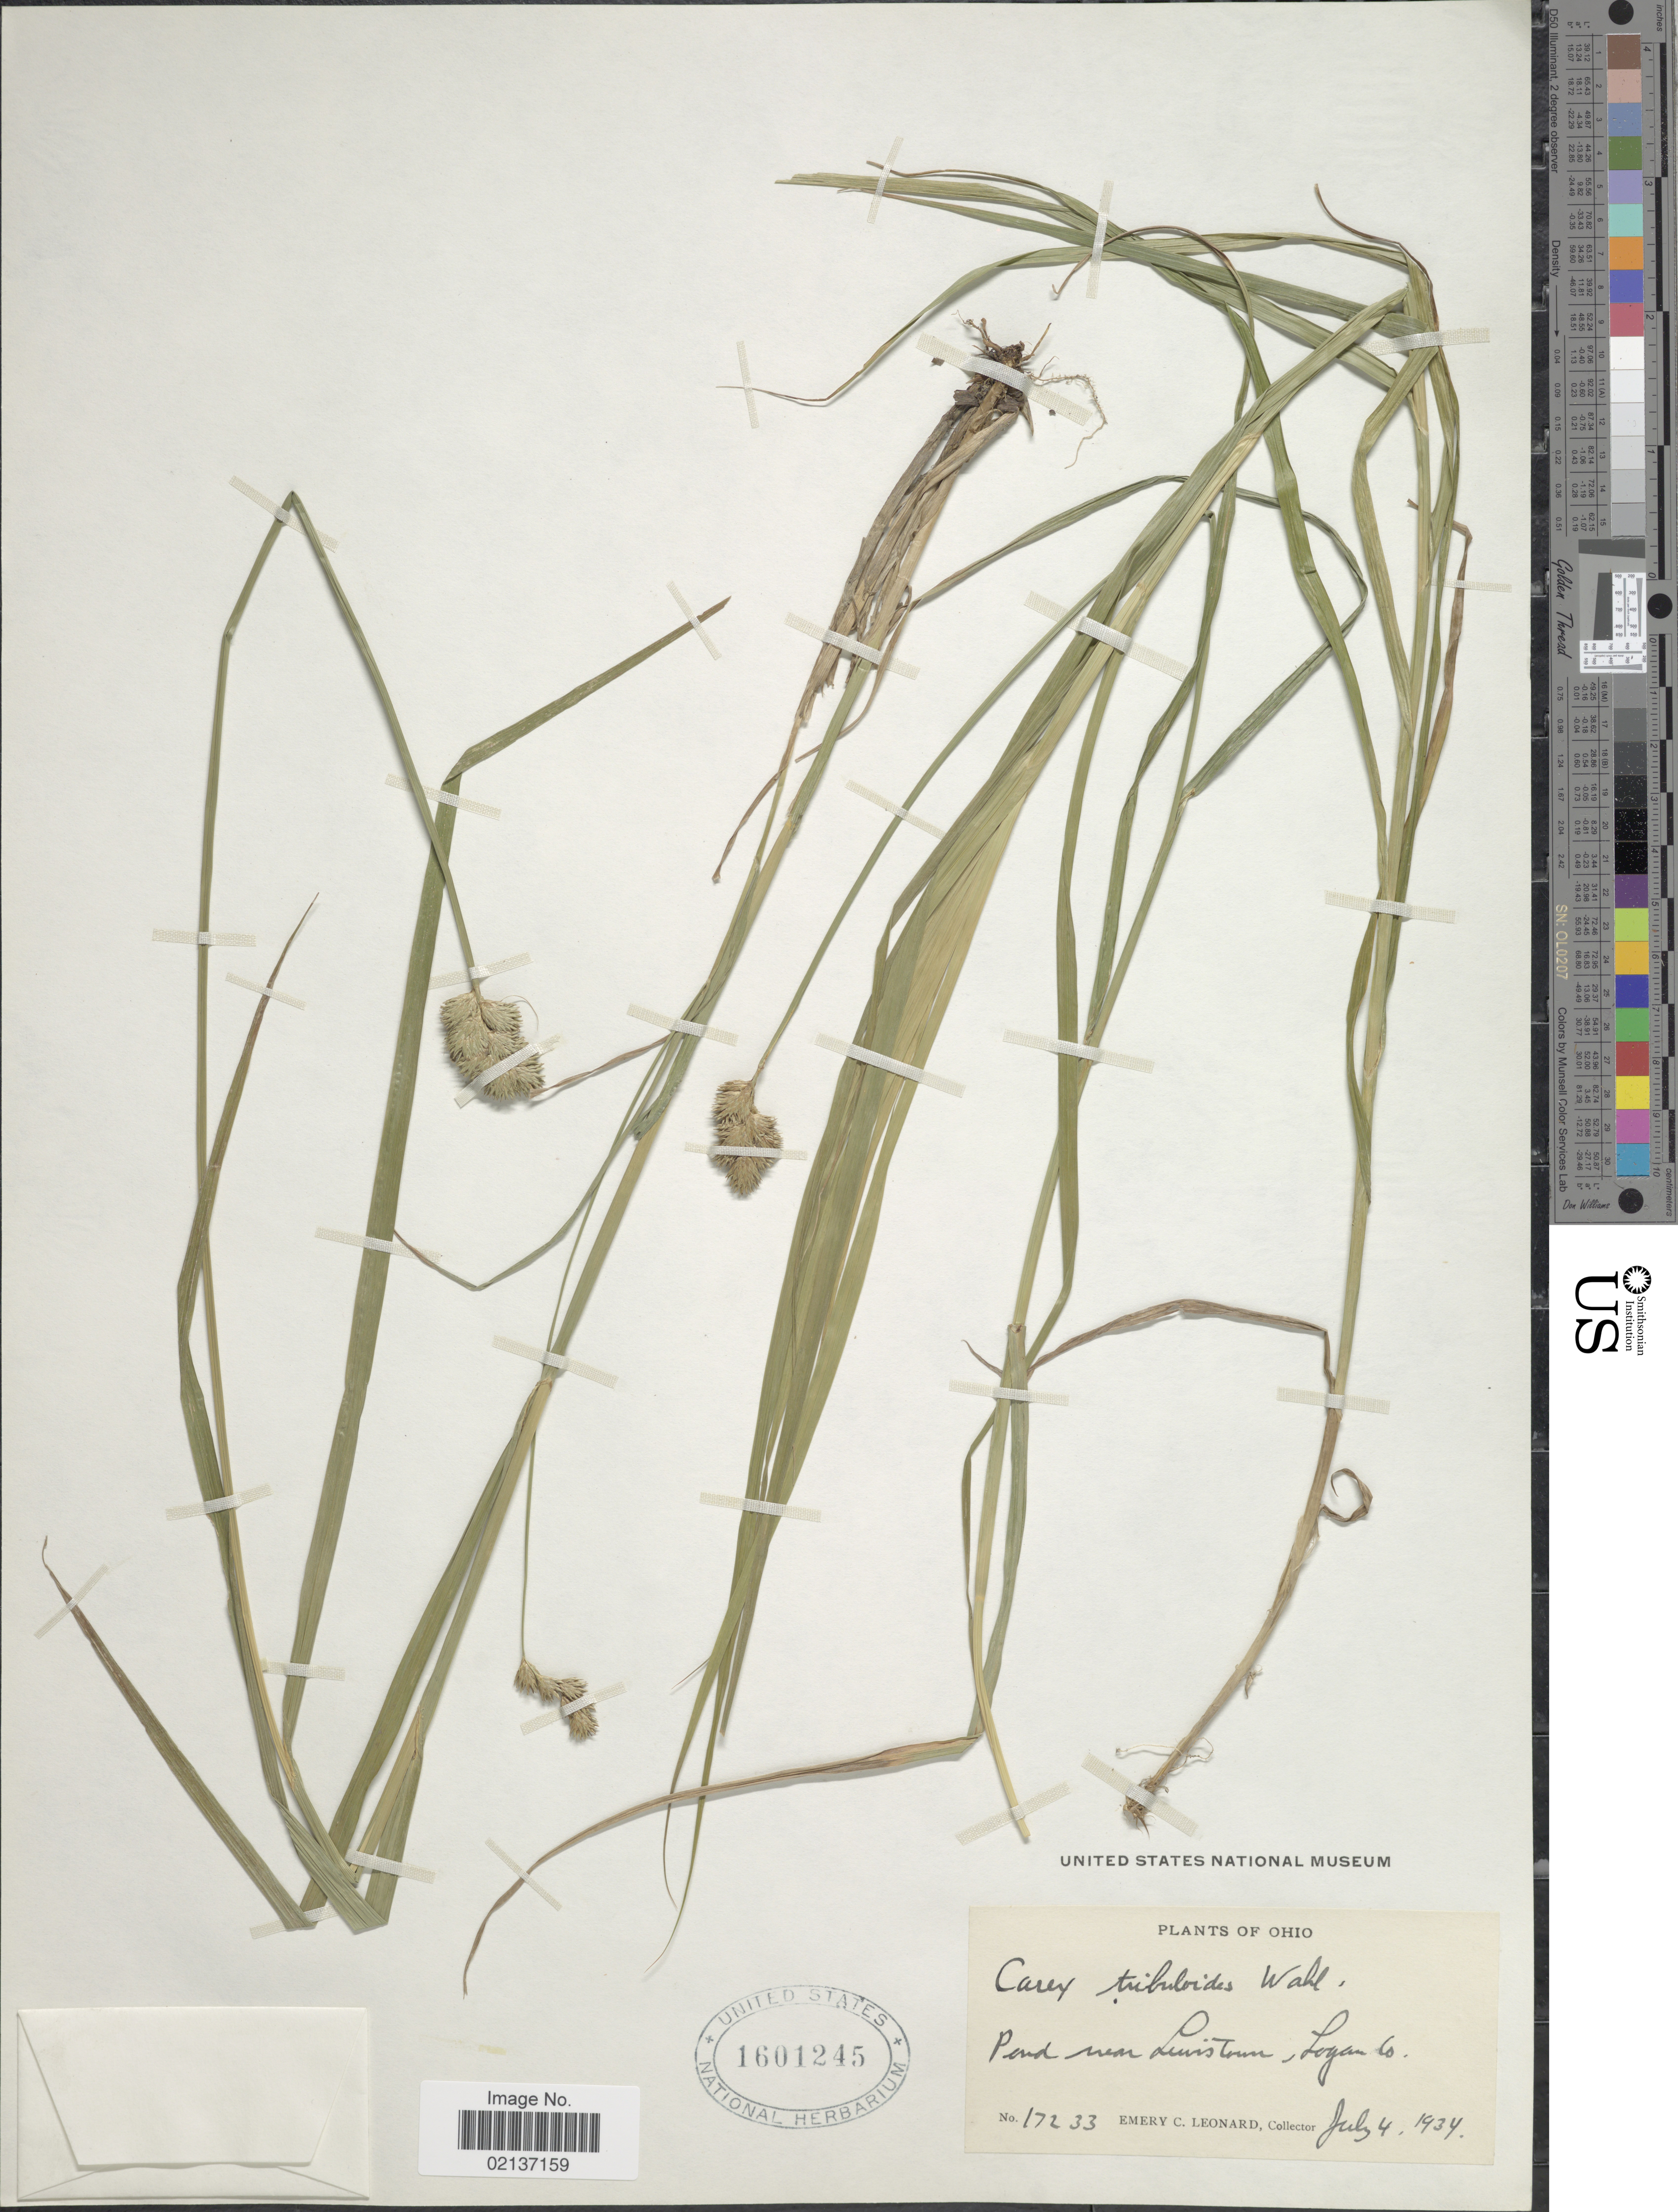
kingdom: Plantae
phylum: Tracheophyta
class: Liliopsida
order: Poales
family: Cyperaceae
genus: Carex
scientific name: Carex tribuloides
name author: Wahlenb.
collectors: E. C. Leonard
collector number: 17233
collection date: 1934-07-04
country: United States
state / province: Ohio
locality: Pond near Lewistown, Logan Co.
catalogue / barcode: US 1601245